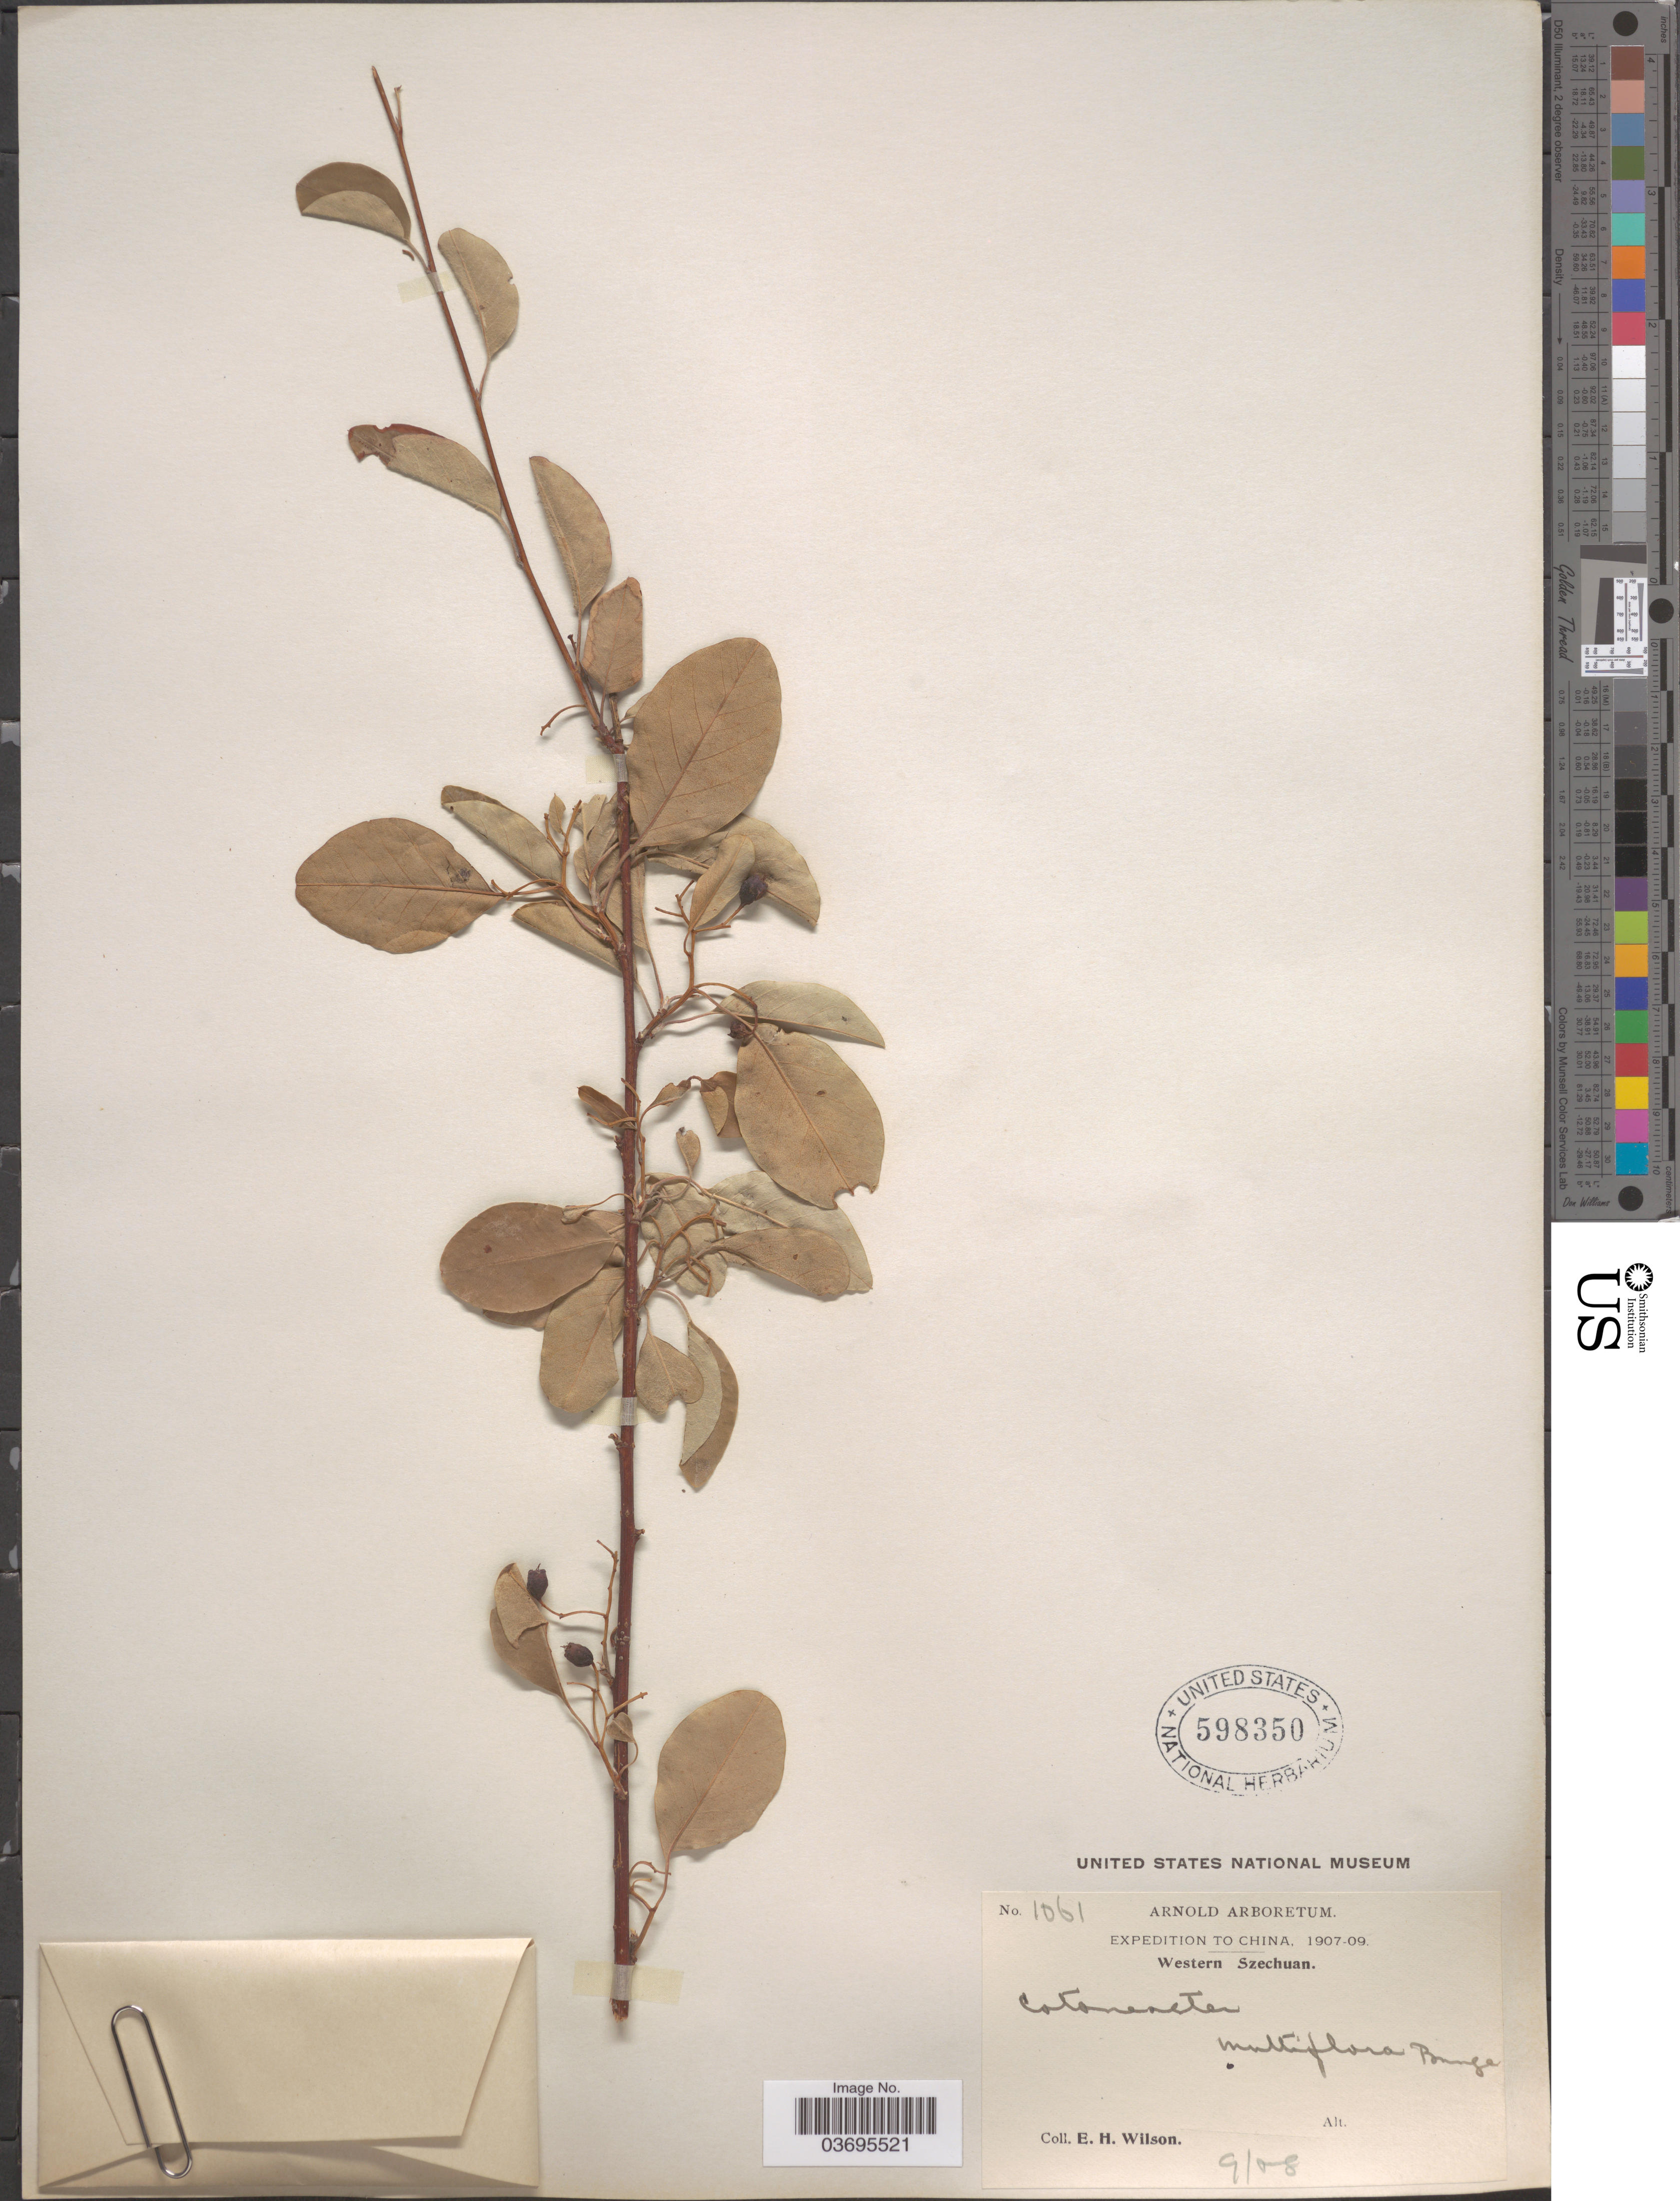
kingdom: Plantae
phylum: Tracheophyta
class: Magnoliopsida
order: Rosales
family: Rosaceae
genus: Cotoneaster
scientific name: Cotoneaster multiflora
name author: Bunge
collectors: E. Wilson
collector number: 1061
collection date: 1908-09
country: China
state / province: Sichuan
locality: Western Szechuan.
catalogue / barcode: US 598350